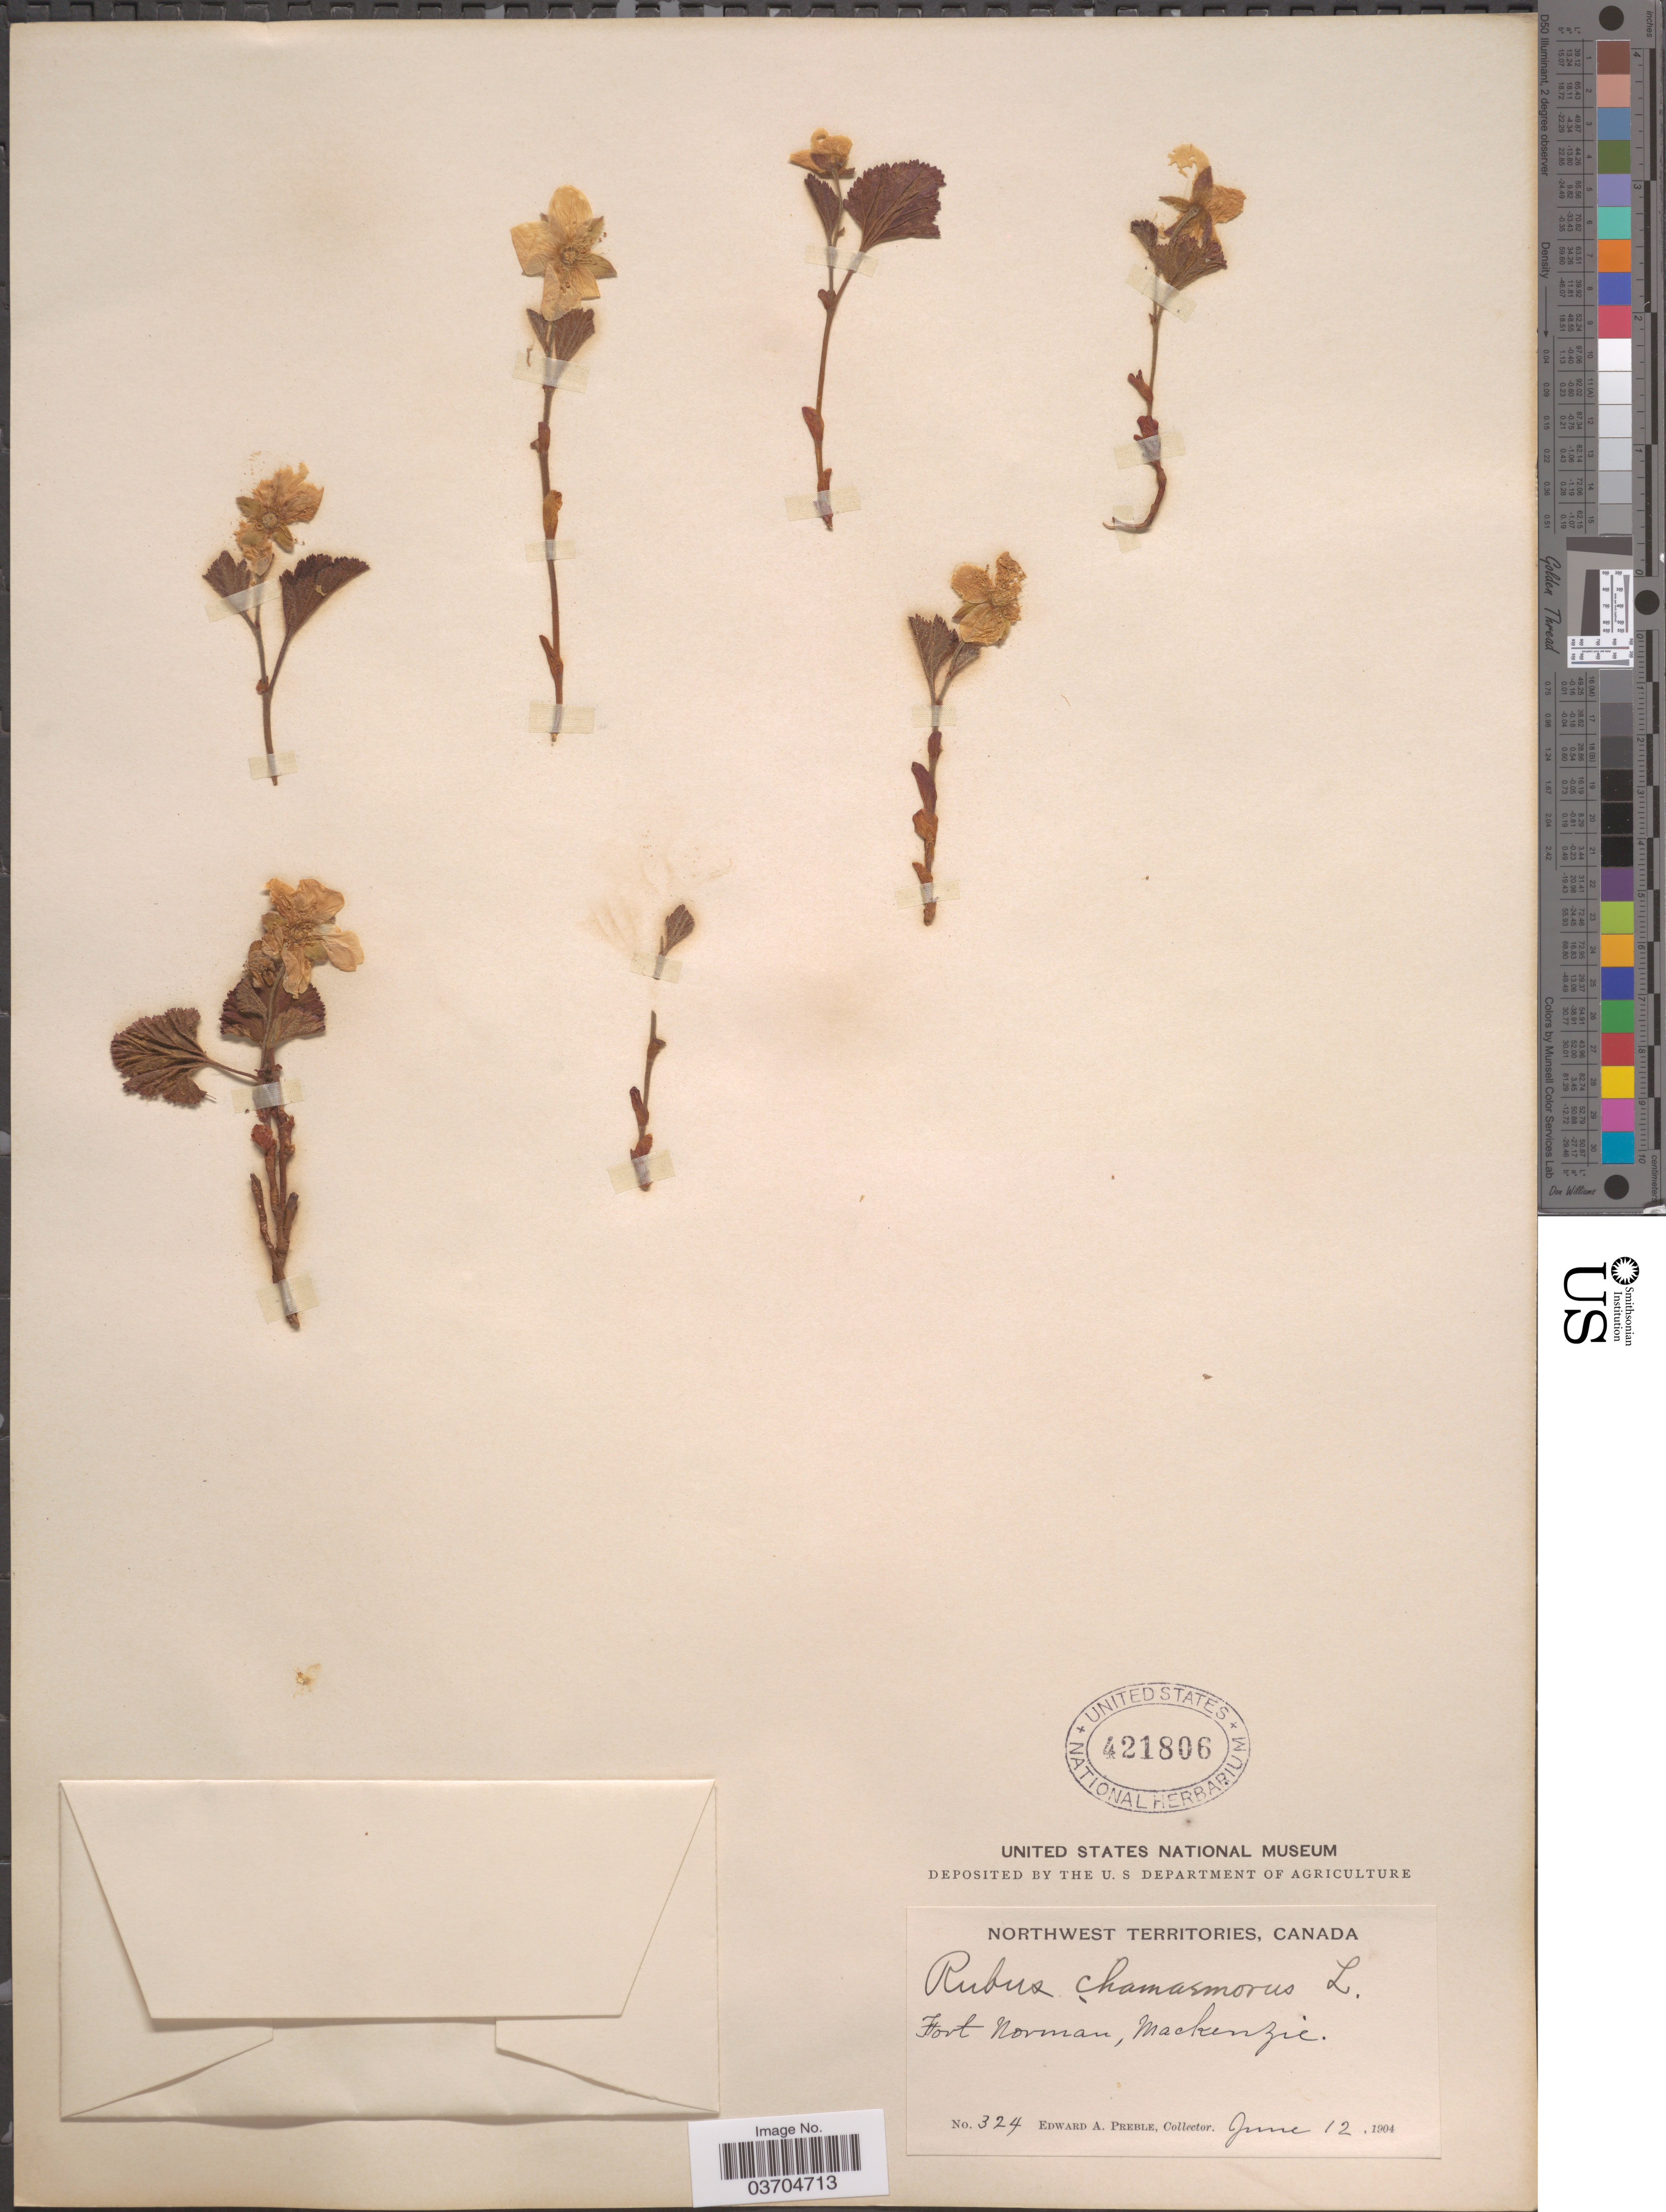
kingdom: Plantae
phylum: Tracheophyta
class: Magnoliopsida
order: Rosales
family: Rosaceae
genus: Rubus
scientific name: Rubus chamaemorus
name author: L.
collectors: E. Preble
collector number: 324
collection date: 1904-06-12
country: Canada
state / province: Northwest Territories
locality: Fort Norman, Mackenzie.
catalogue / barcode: US 421806